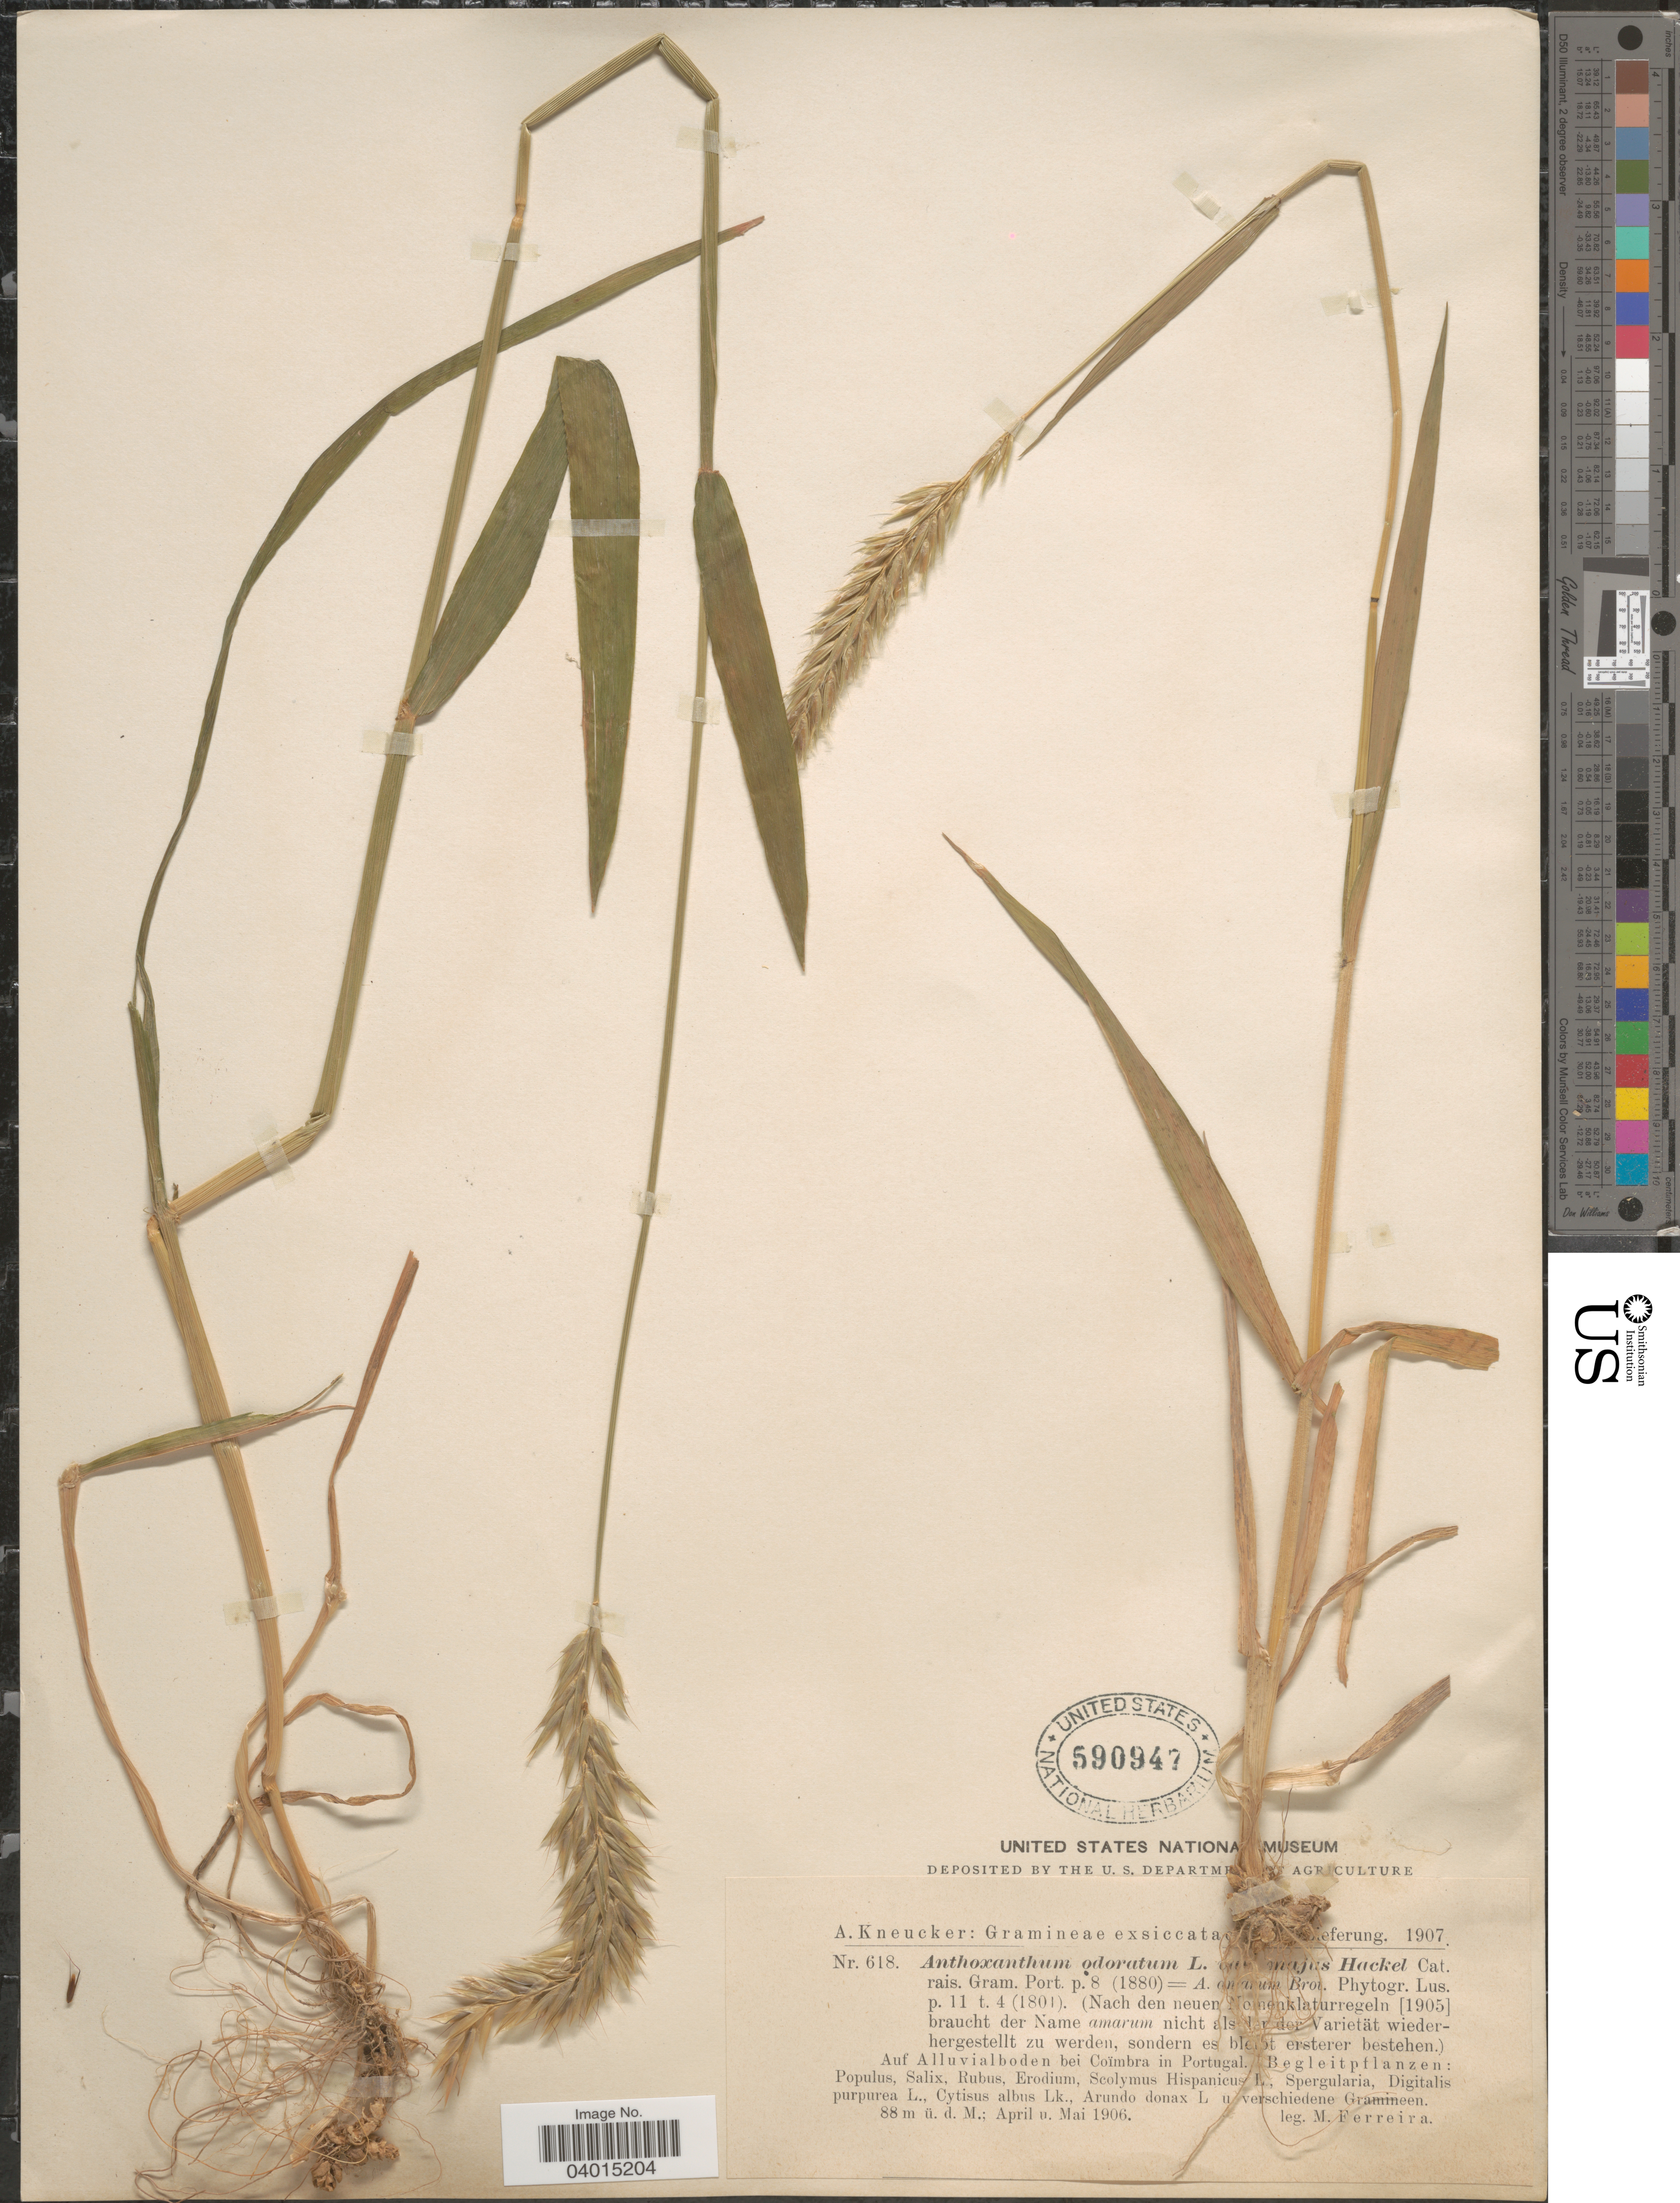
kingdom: Plantae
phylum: Tracheophyta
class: Liliopsida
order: Poales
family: Poaceae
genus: Anthoxanthum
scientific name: Anthoxanthum amarum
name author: Brot.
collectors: M. Ferreira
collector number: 618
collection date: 1906-05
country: Portugal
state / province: Coimbra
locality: Auf Alluvialboden bei Coïmbra in Portugal.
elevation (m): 88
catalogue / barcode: US 590947